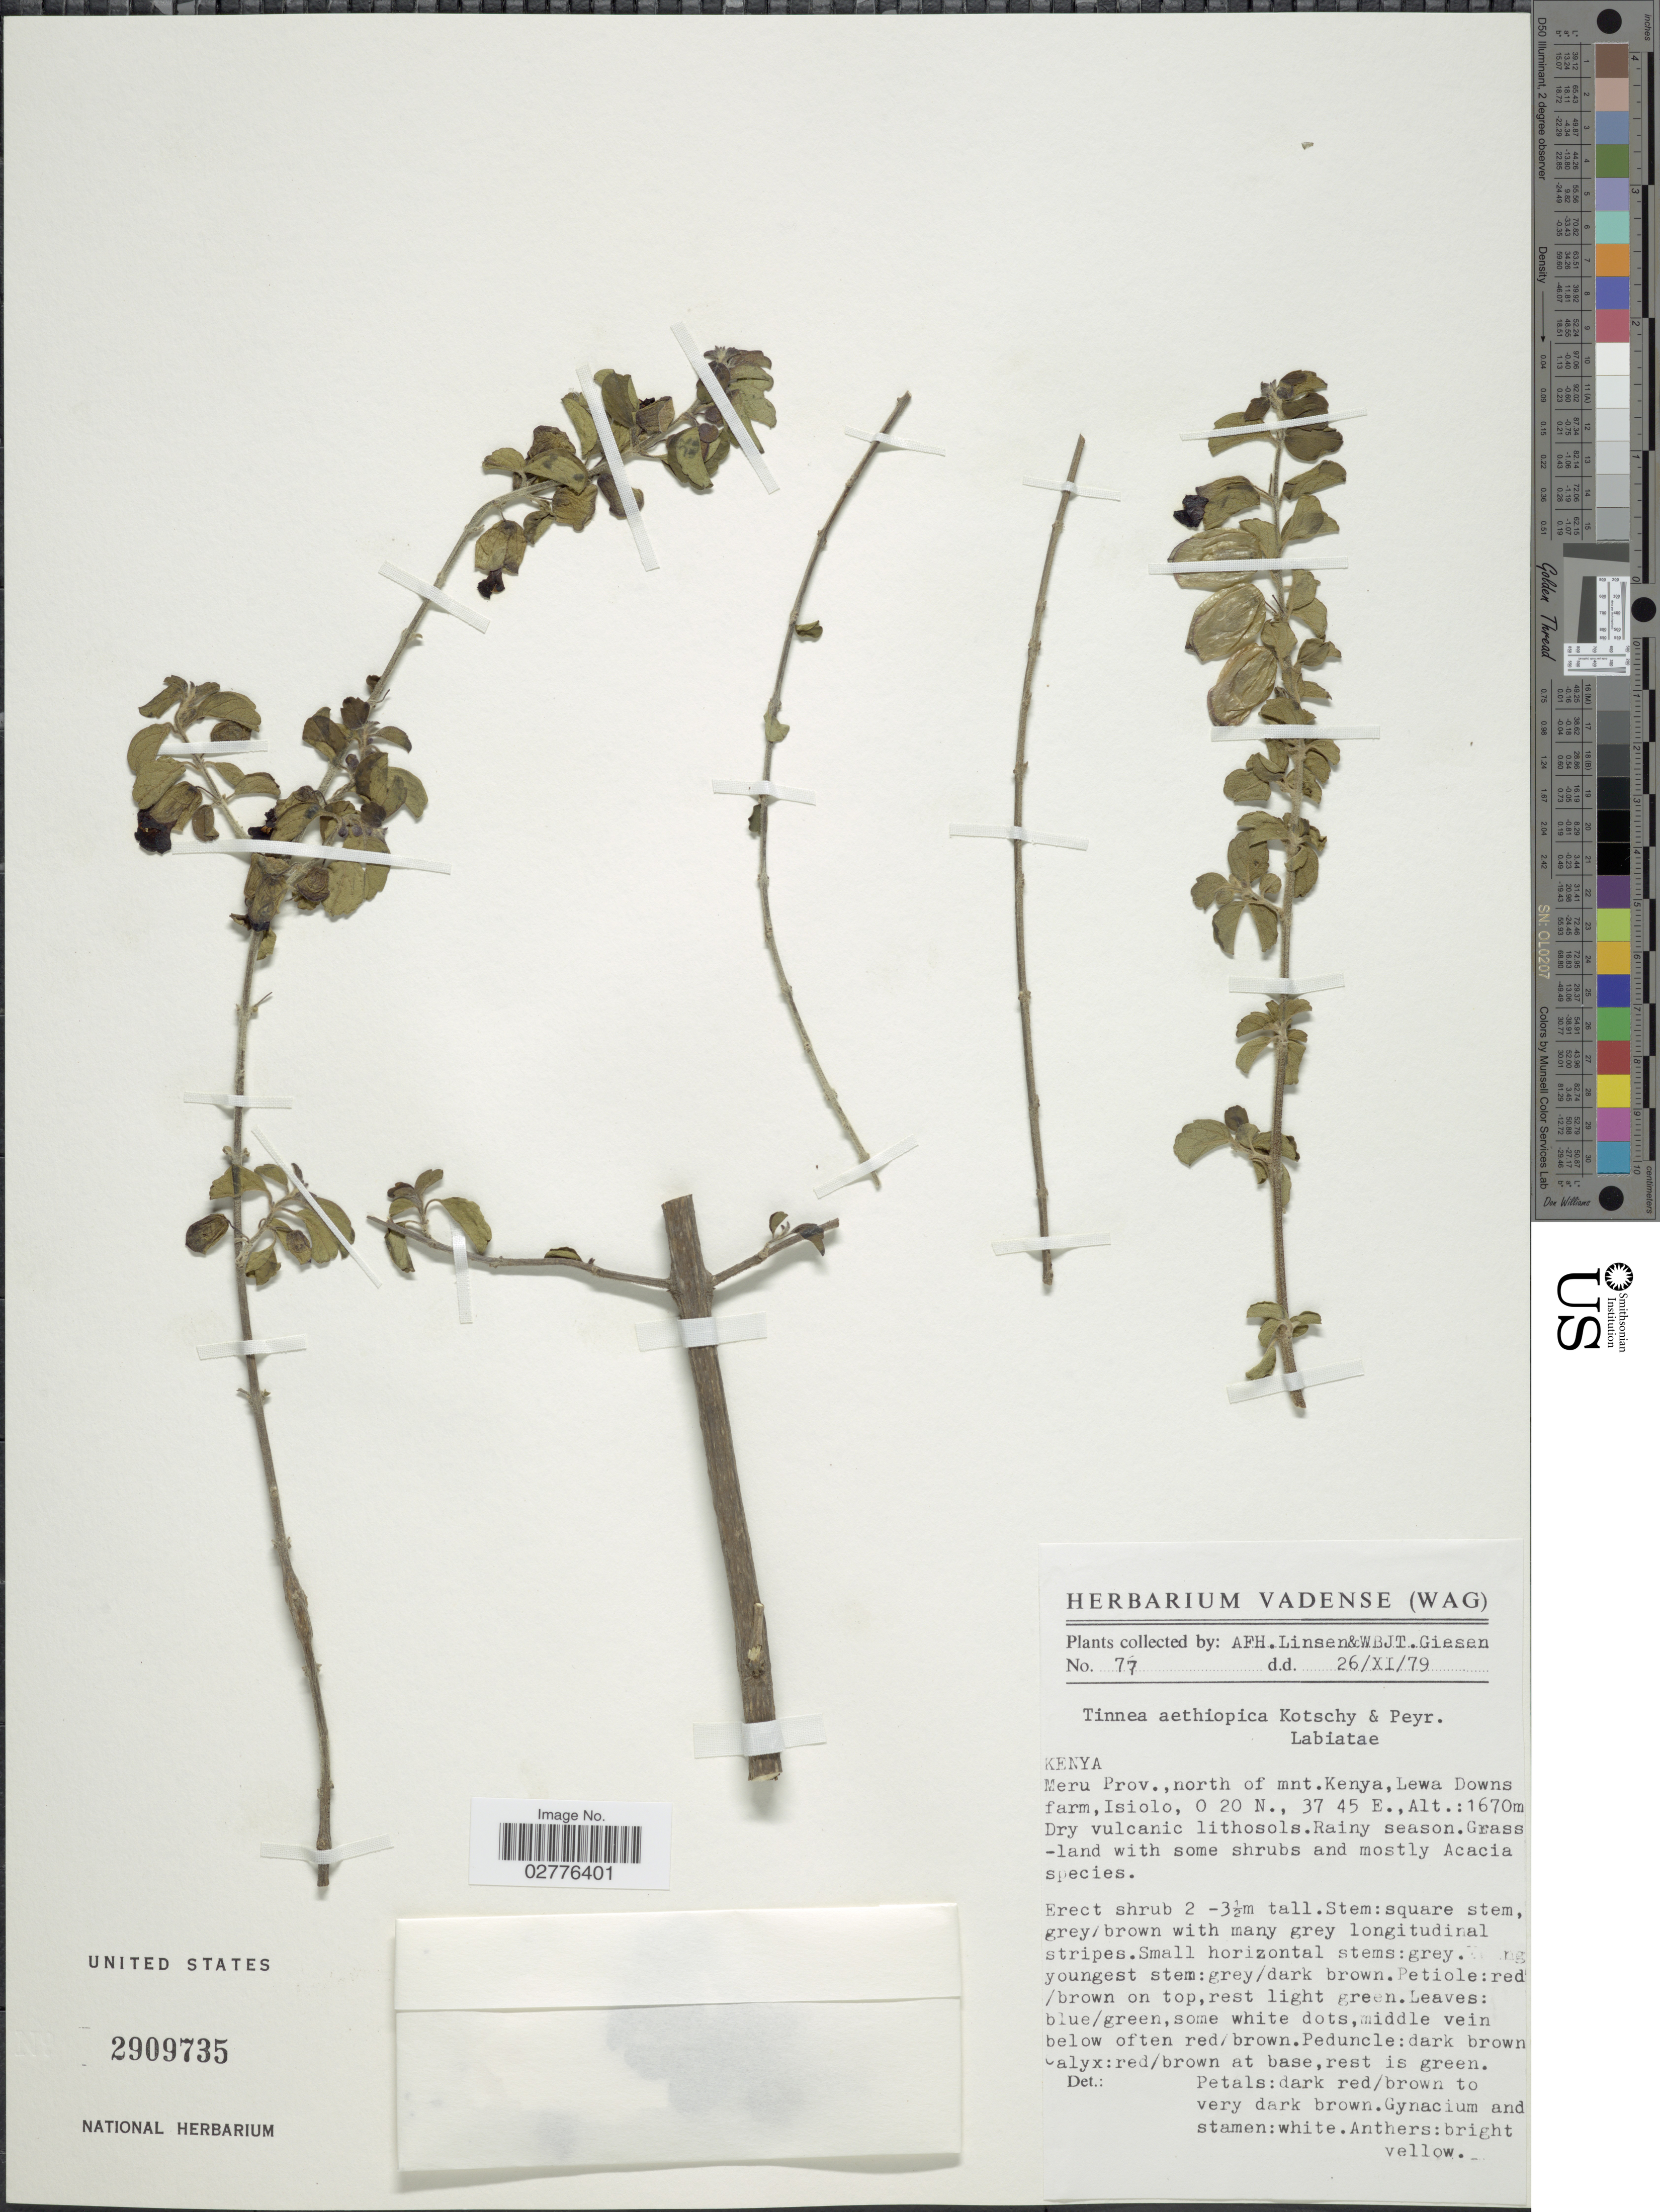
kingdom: Plantae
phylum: Tracheophyta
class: Magnoliopsida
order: Lamiales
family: Lamiaceae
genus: Tinnea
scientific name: Tinnea aethiopica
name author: Kotschy ex Hook. f.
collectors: A. Linsen & W. Giesen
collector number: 77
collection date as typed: Transcribed d/m/y: 26/11/79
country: Kenya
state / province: Meru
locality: North of mnt. Kenya, Lewa Downs farm, Isiolo.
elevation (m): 1670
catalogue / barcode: US 2909735